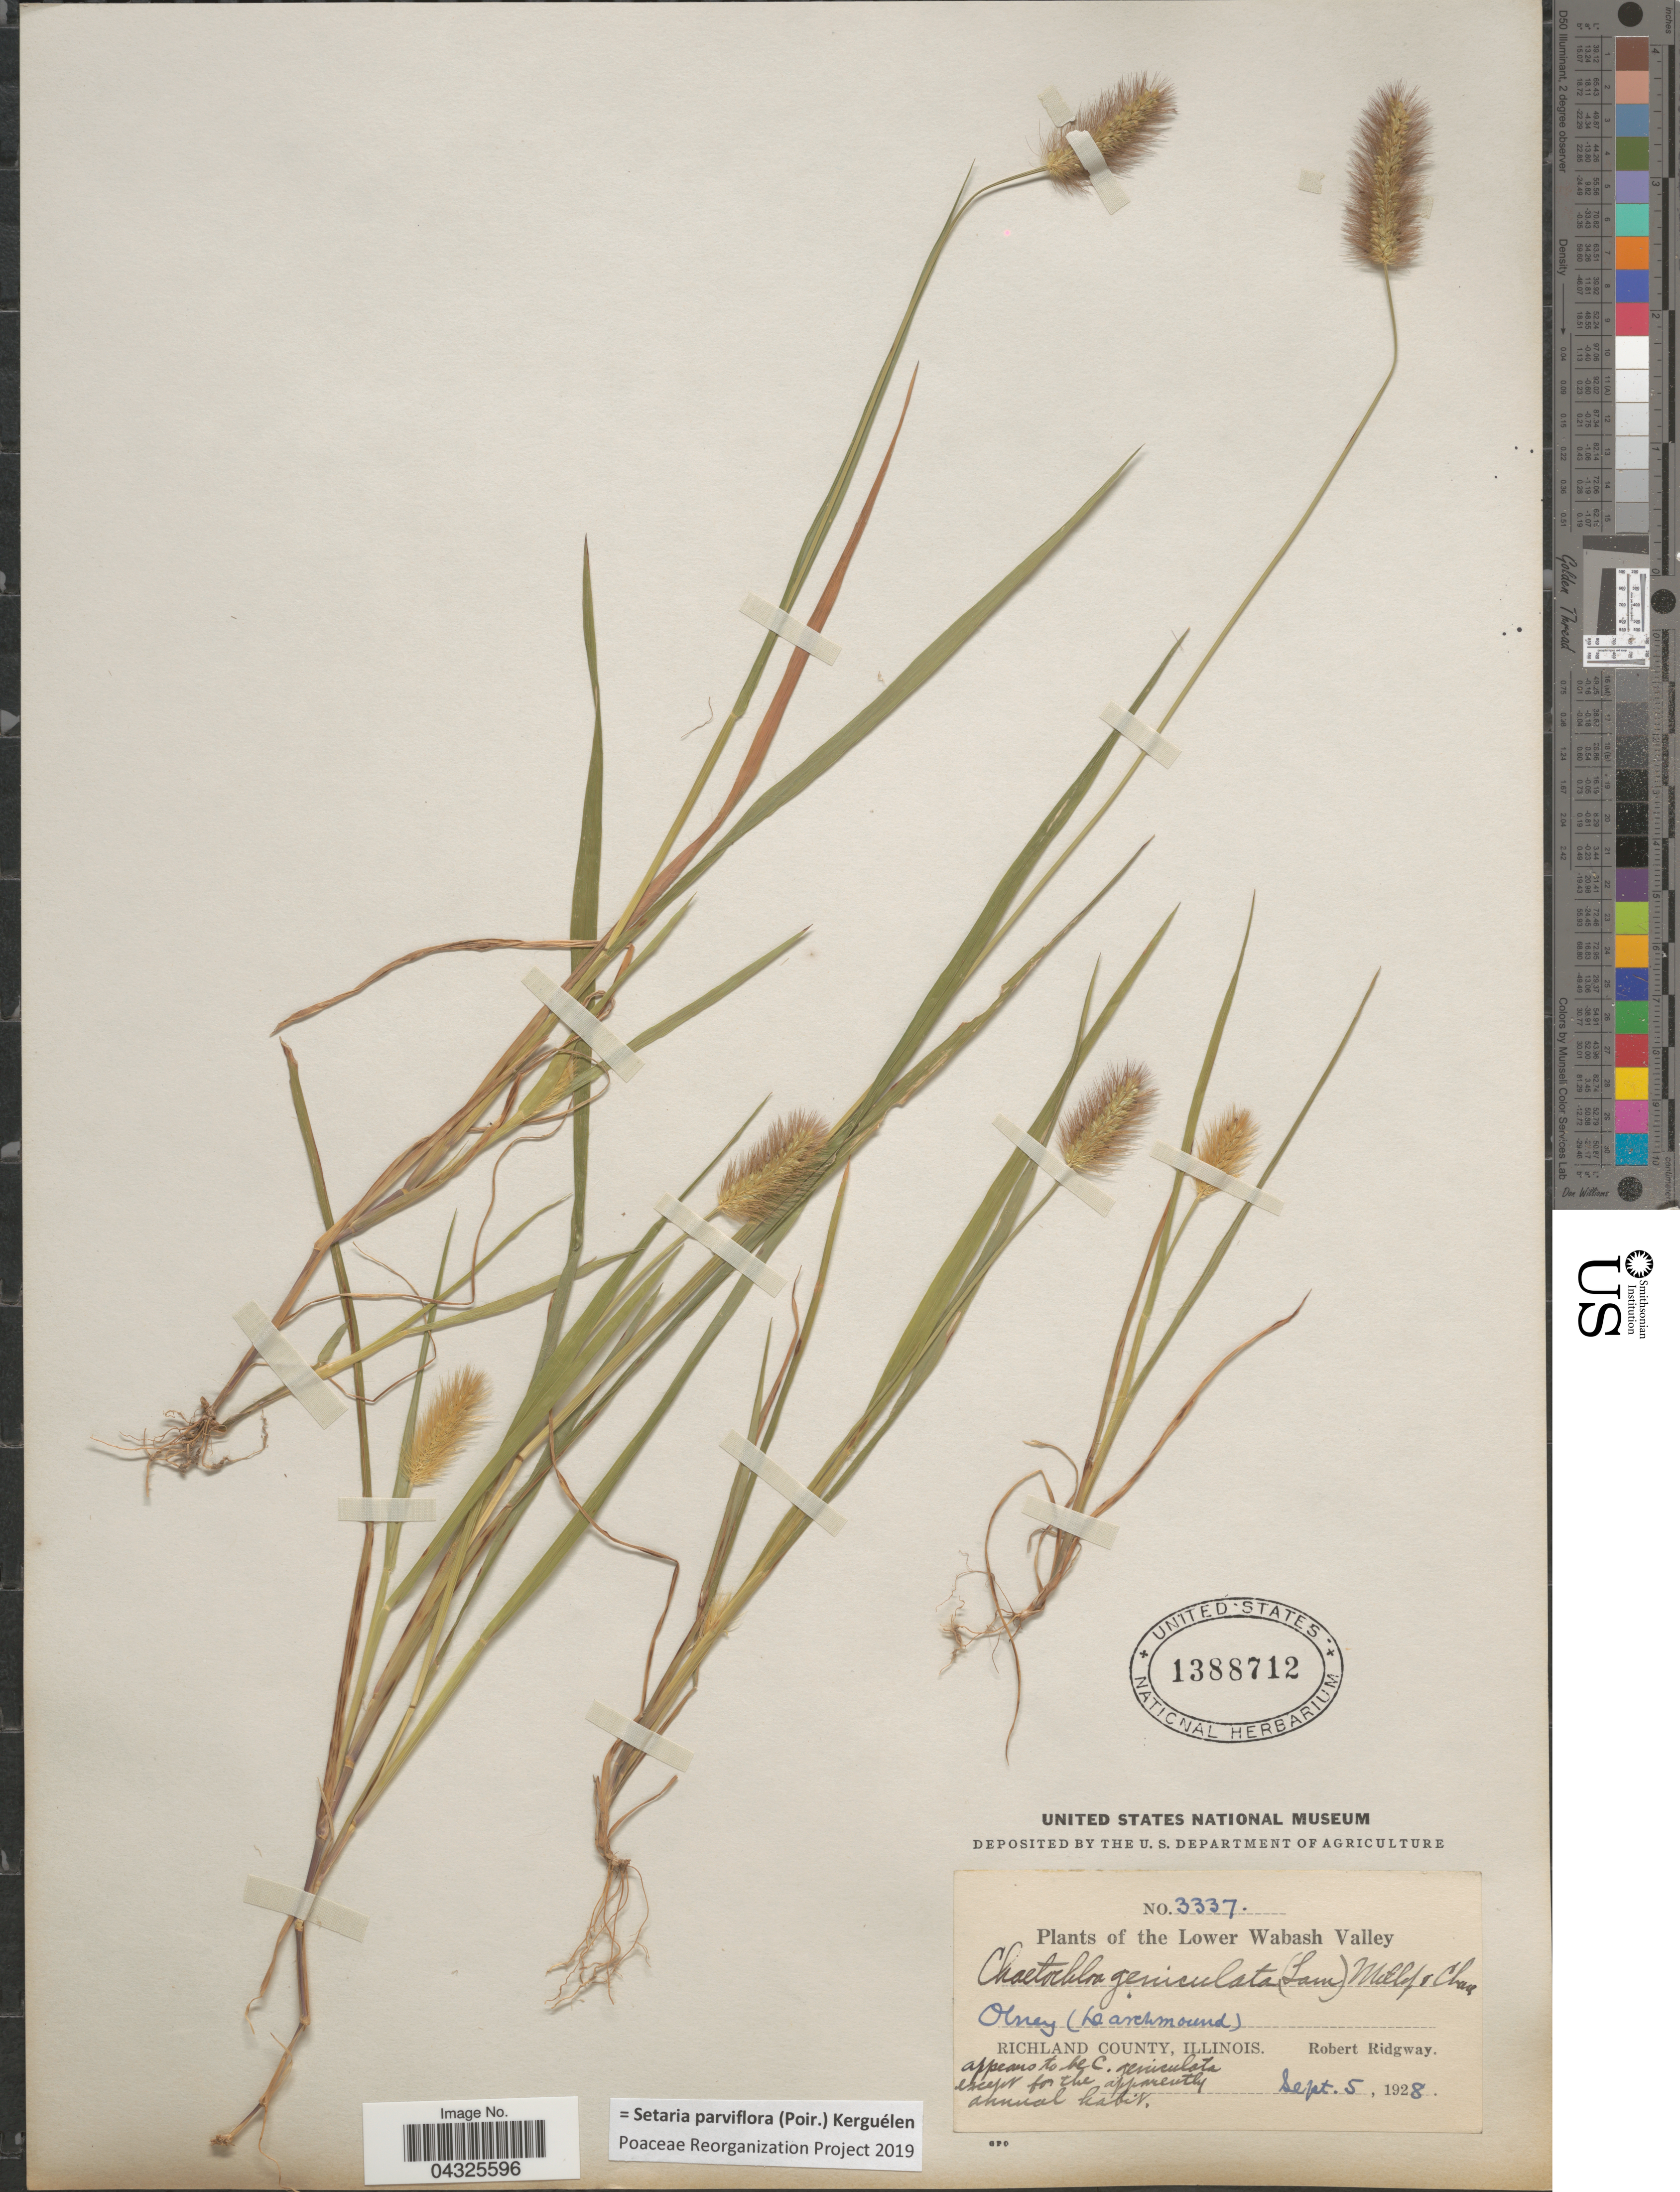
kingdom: Plantae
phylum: Tracheophyta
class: Liliopsida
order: Poales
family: Poaceae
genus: Setaria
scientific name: Setaria parviflora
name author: (Poir.) Kerguélen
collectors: R. Ridgway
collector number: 3337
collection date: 1928-09-05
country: United States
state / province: Illinois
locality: Lower Wabash Valley. Olney. Richland County.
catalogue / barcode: US 1388712